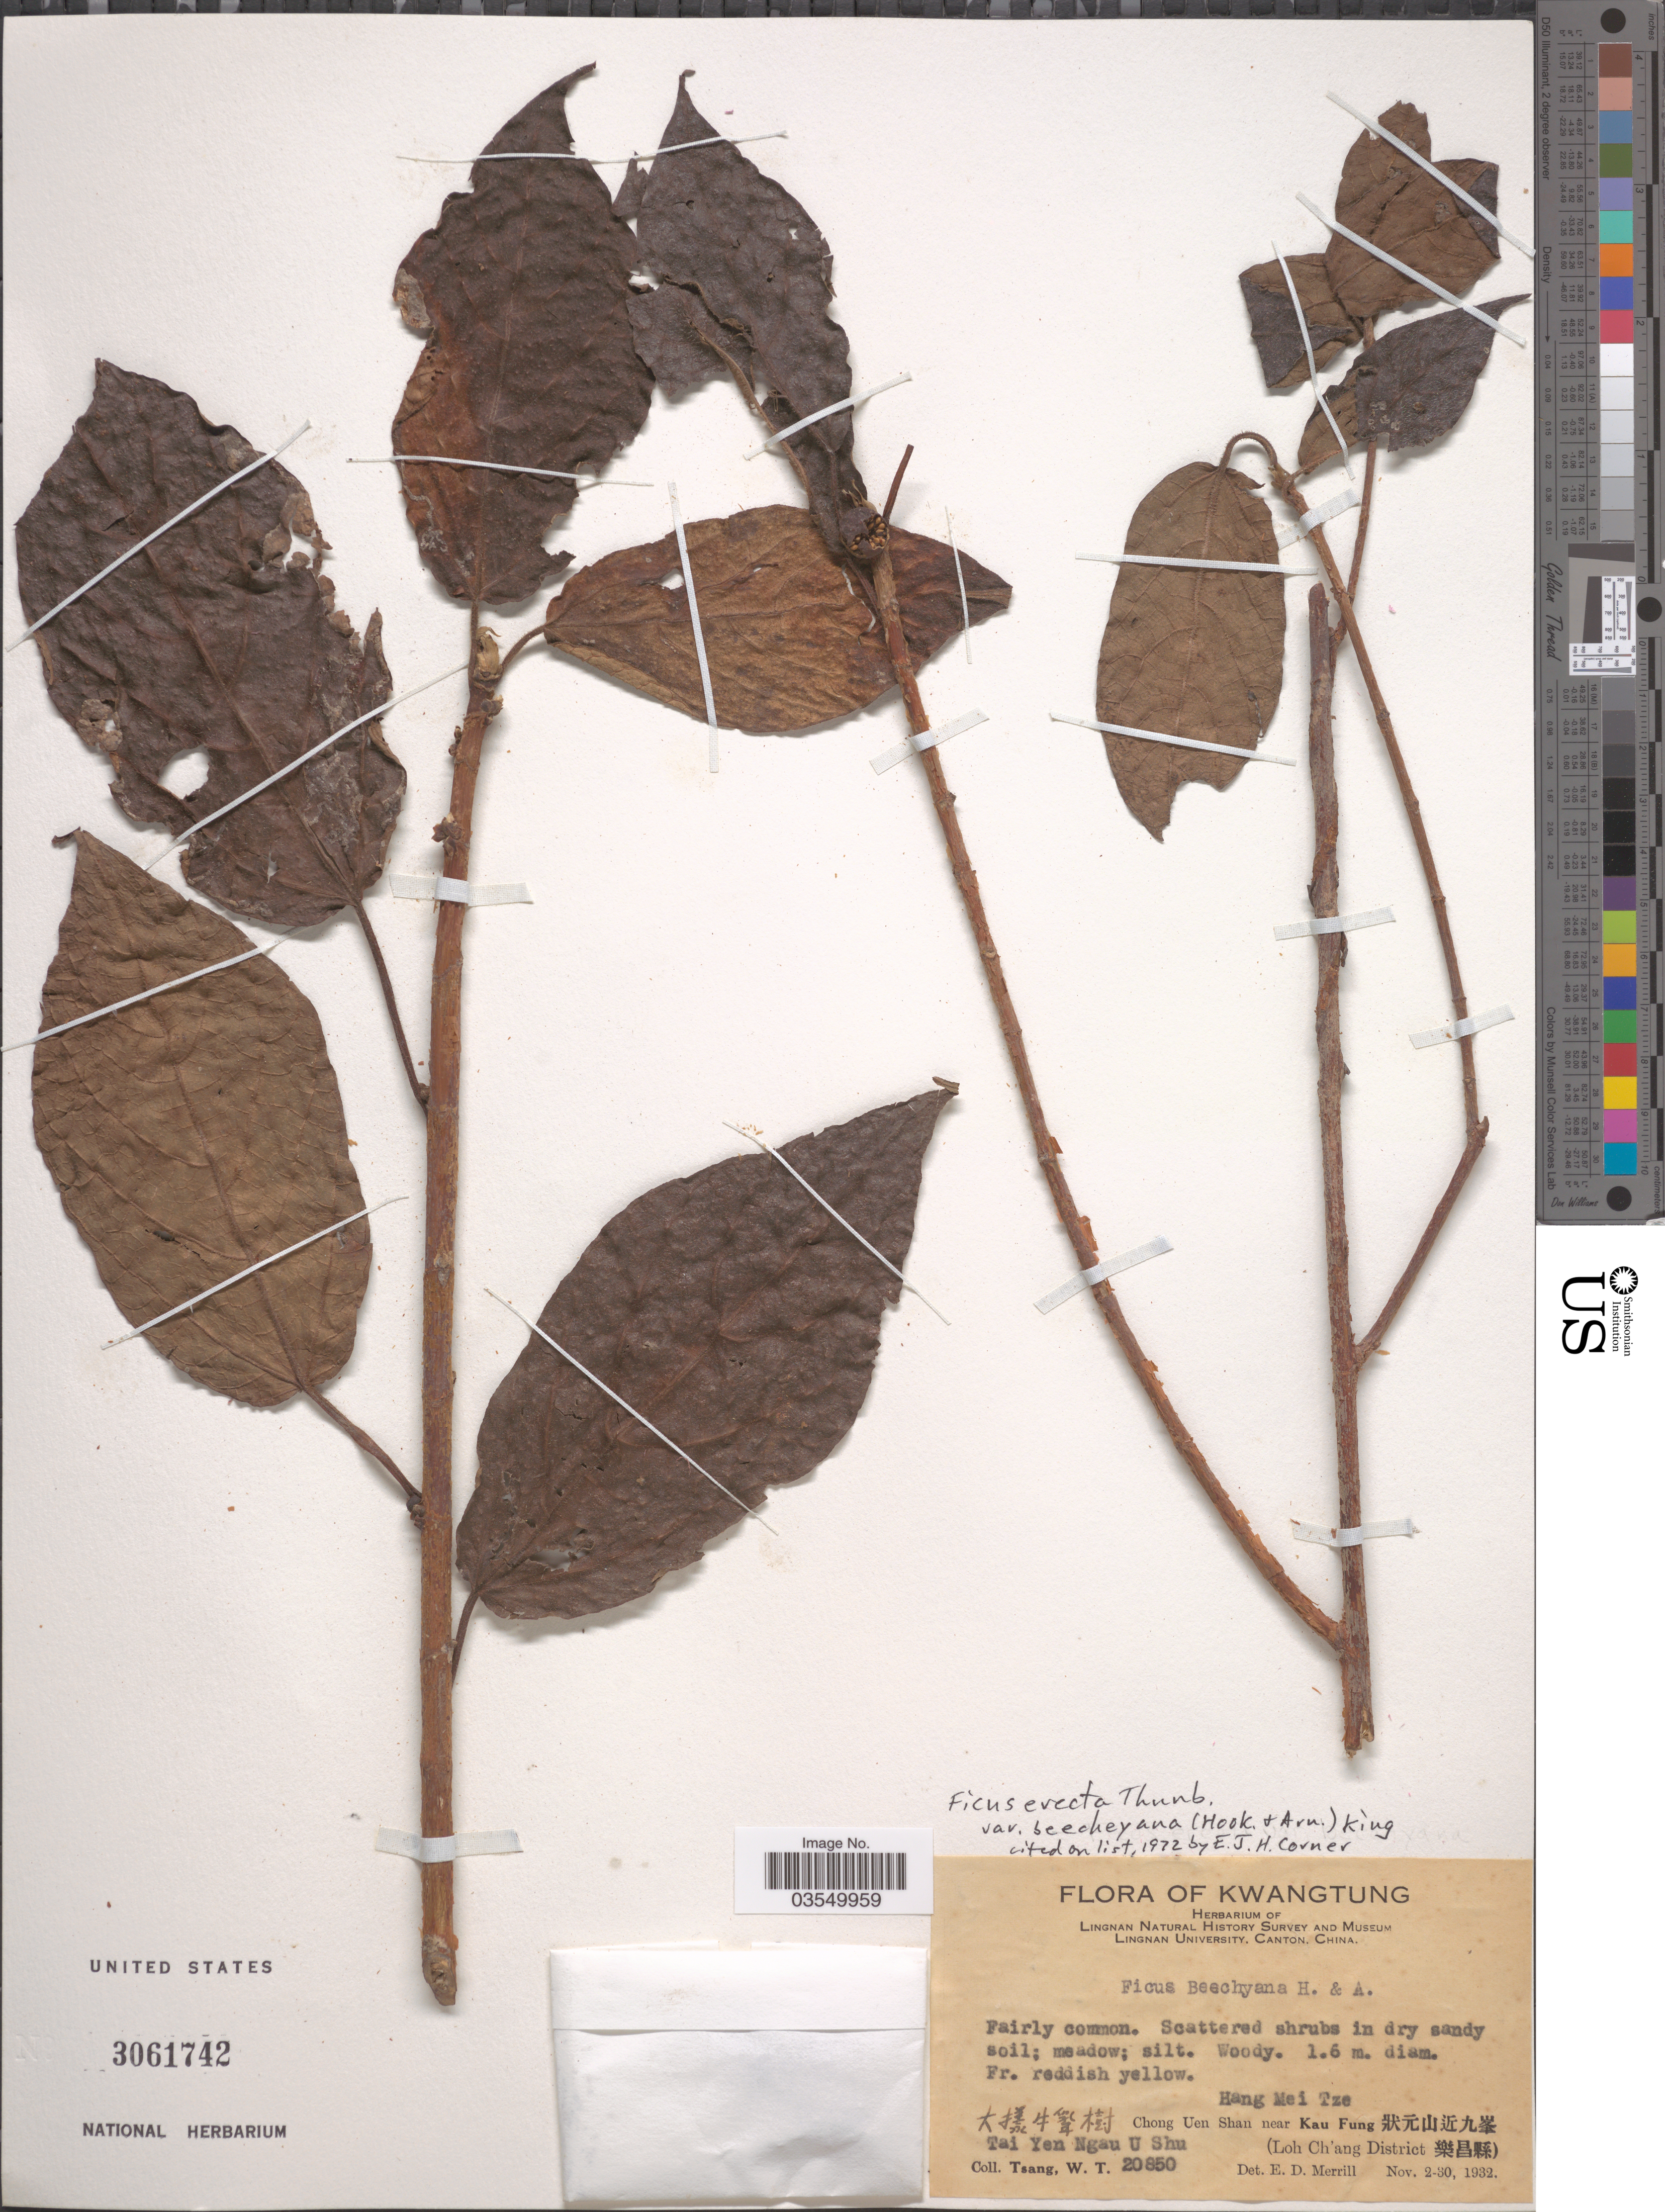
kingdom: Plantae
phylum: Tracheophyta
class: Magnoliopsida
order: Rosales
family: Moraceae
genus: Ficus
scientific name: Ficus erecta var. beecheyana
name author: (Hook. & Arn.) King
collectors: W. T. Tsang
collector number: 20850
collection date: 1932-11-02/1932-11-30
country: China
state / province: Guangdong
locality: Kwangtung. X. Tai Yen Ngau U Shu. Hang Mei Tze. Chong Uen Shan near Kau Fung X. (Loh Ch'ang District X).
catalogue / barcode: US 3061742